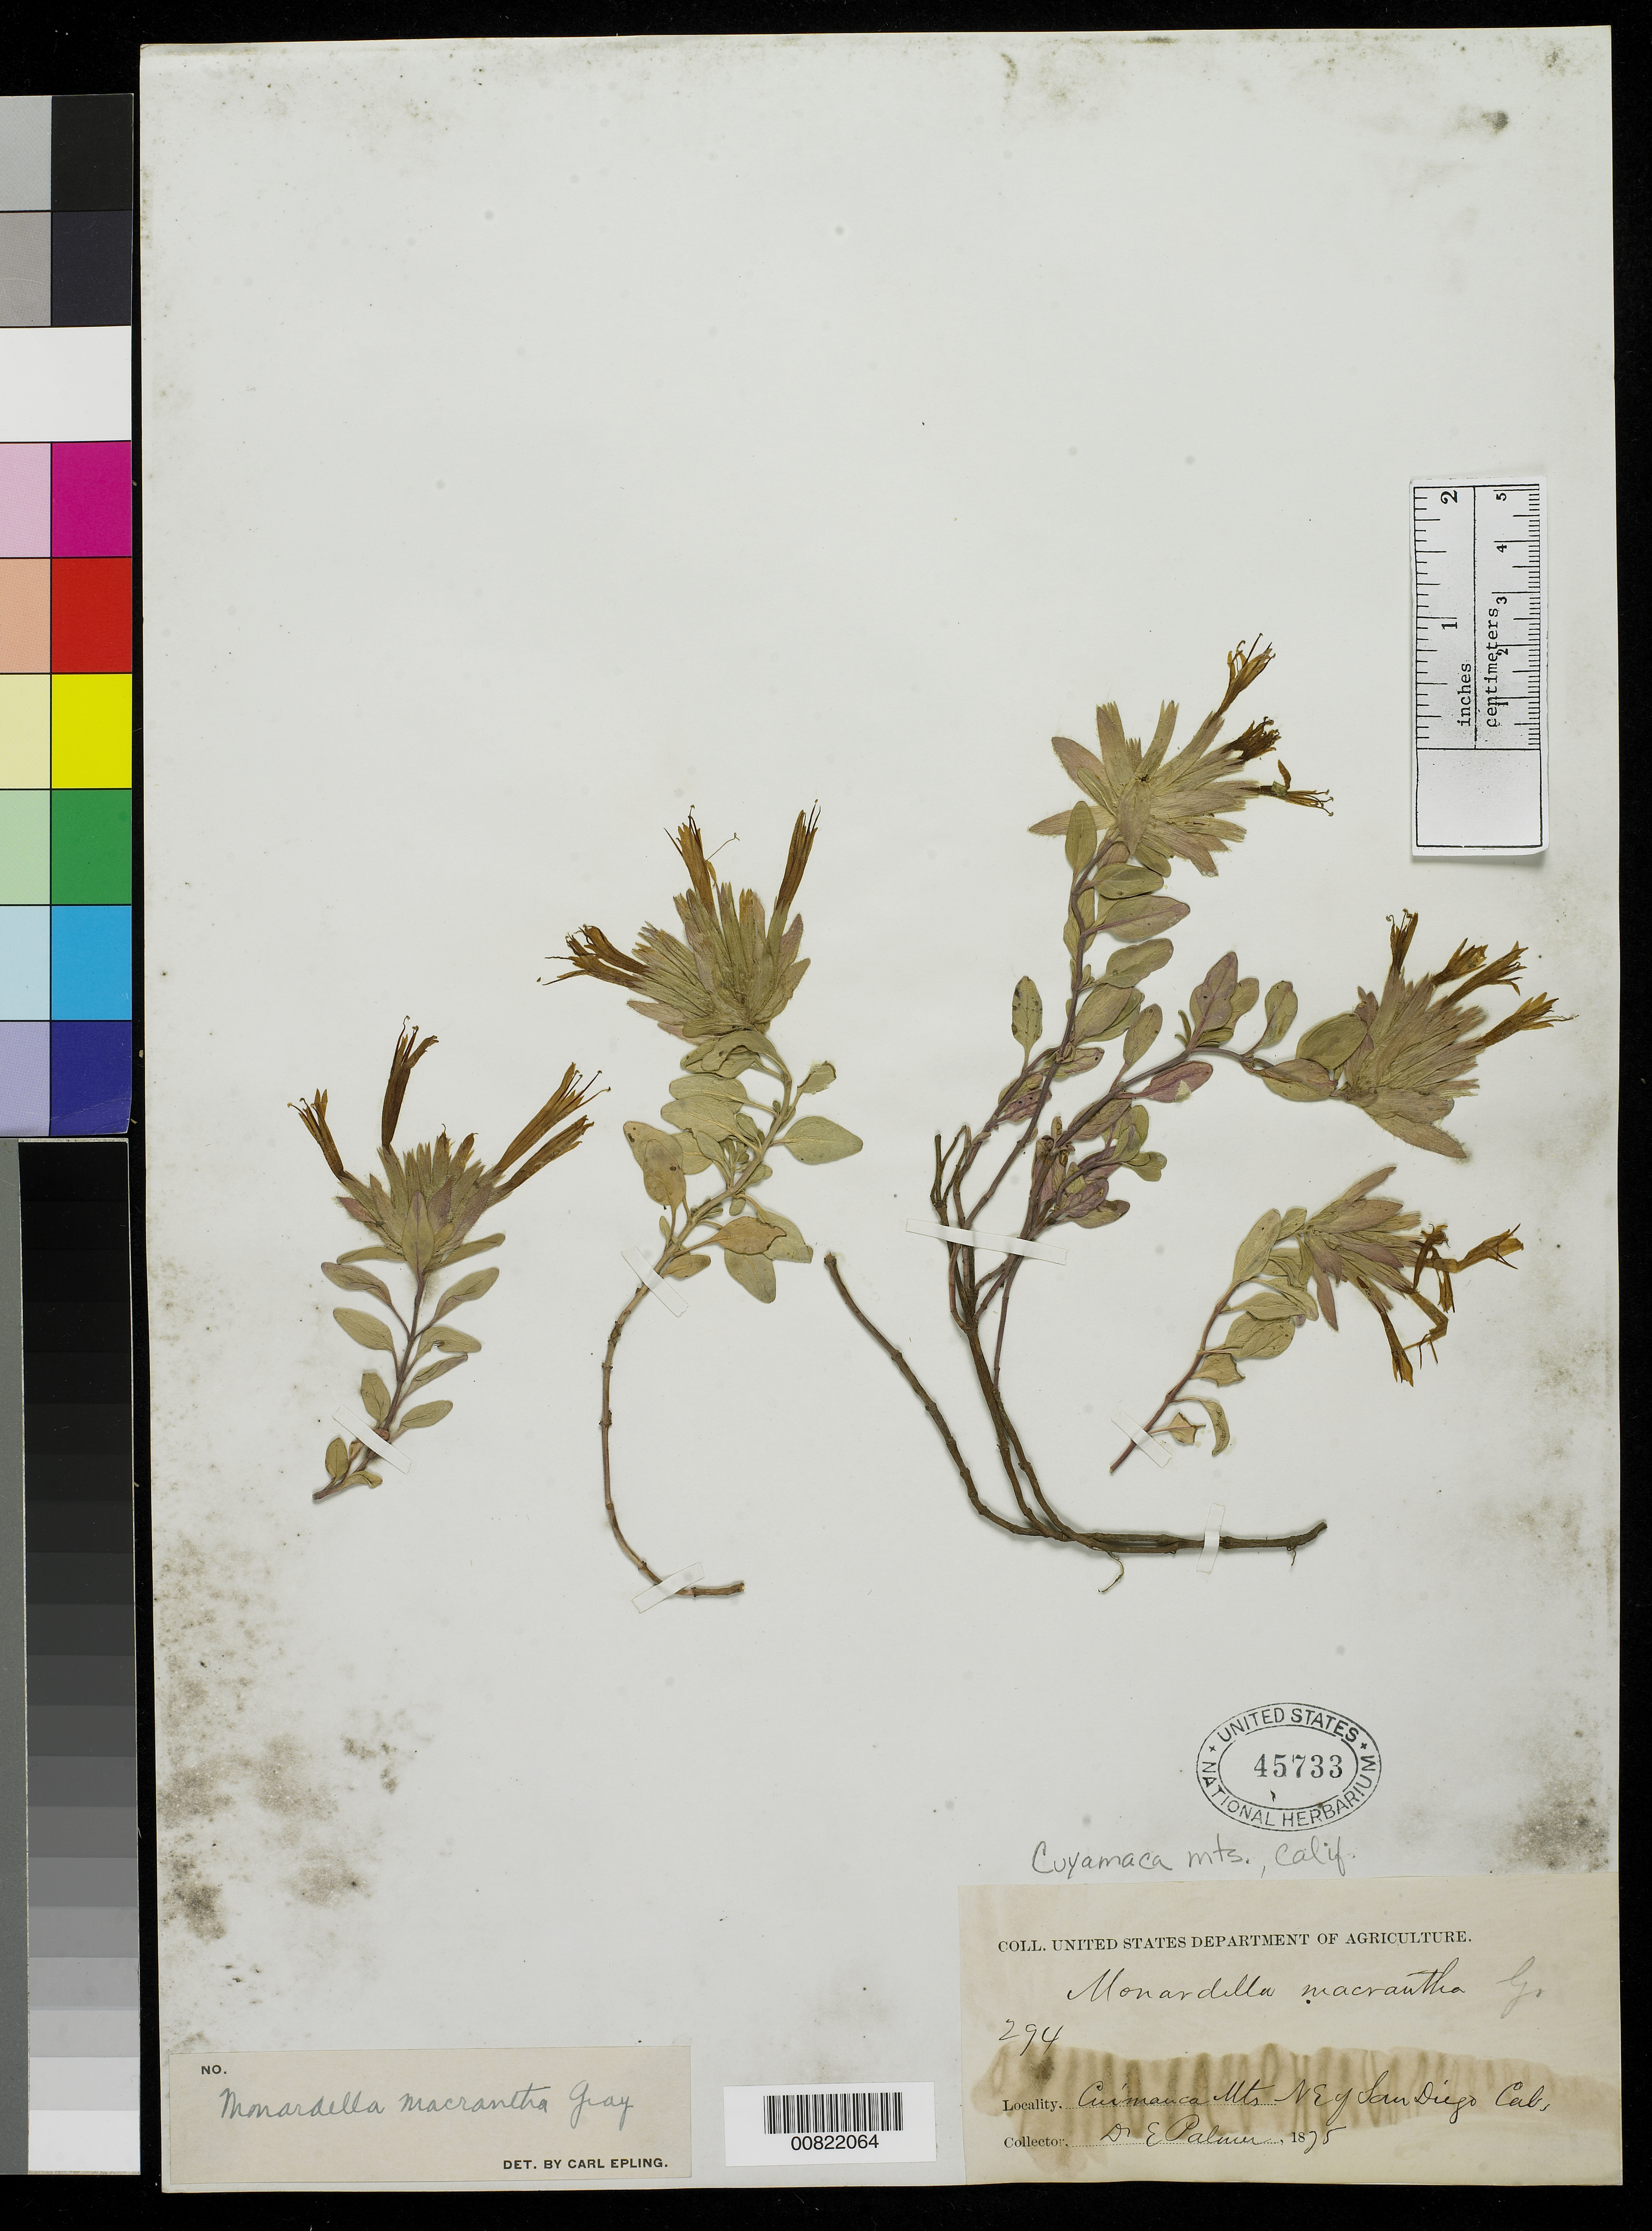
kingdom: Plantae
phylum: Tracheophyta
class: Magnoliopsida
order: Lamiales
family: Lamiaceae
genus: Monardella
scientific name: Monardella macrantha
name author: A. Gray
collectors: E. Palmer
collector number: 294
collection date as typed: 1875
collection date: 1875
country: United States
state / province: California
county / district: San Diego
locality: Cuyamaca Mts., NE of San Diego California.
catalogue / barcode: US 45733